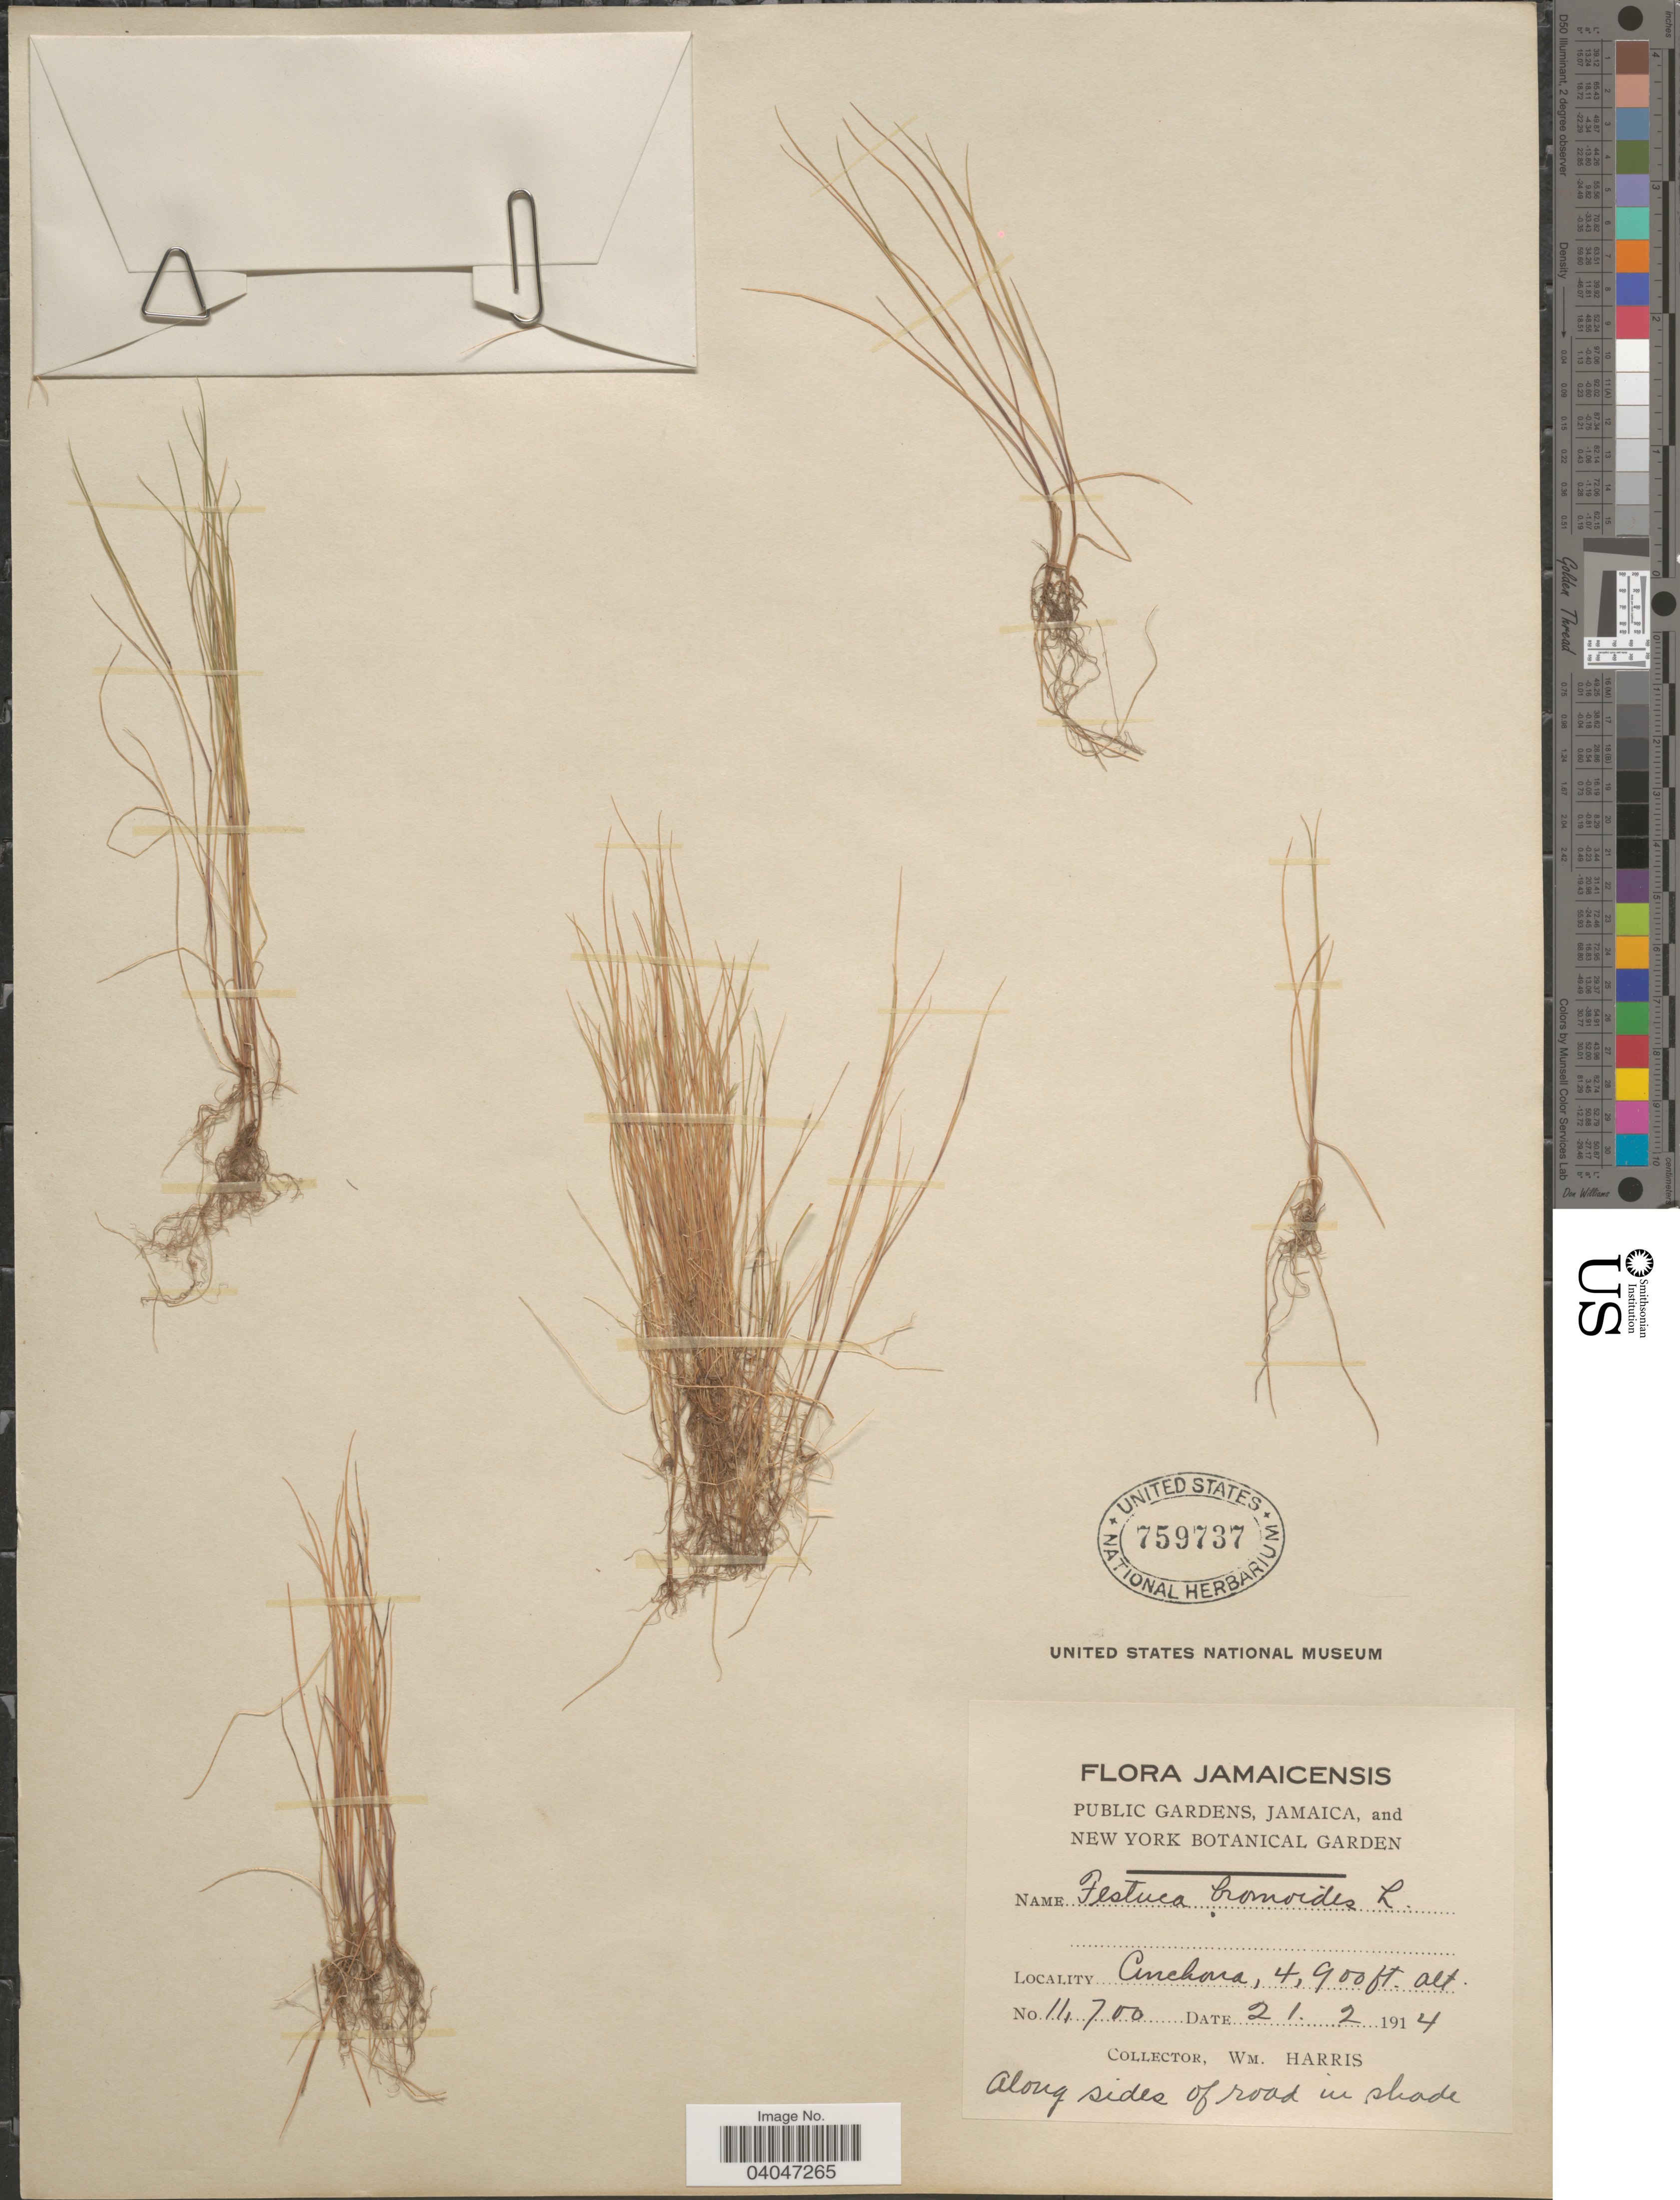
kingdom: Plantae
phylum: Tracheophyta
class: Liliopsida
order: Poales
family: Poaceae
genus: Festuca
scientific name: Festuca bromoides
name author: L.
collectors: W. H. Harris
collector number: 11700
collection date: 1914-02-21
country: Jamaica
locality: Cinchona.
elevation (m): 1494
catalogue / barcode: US 759737